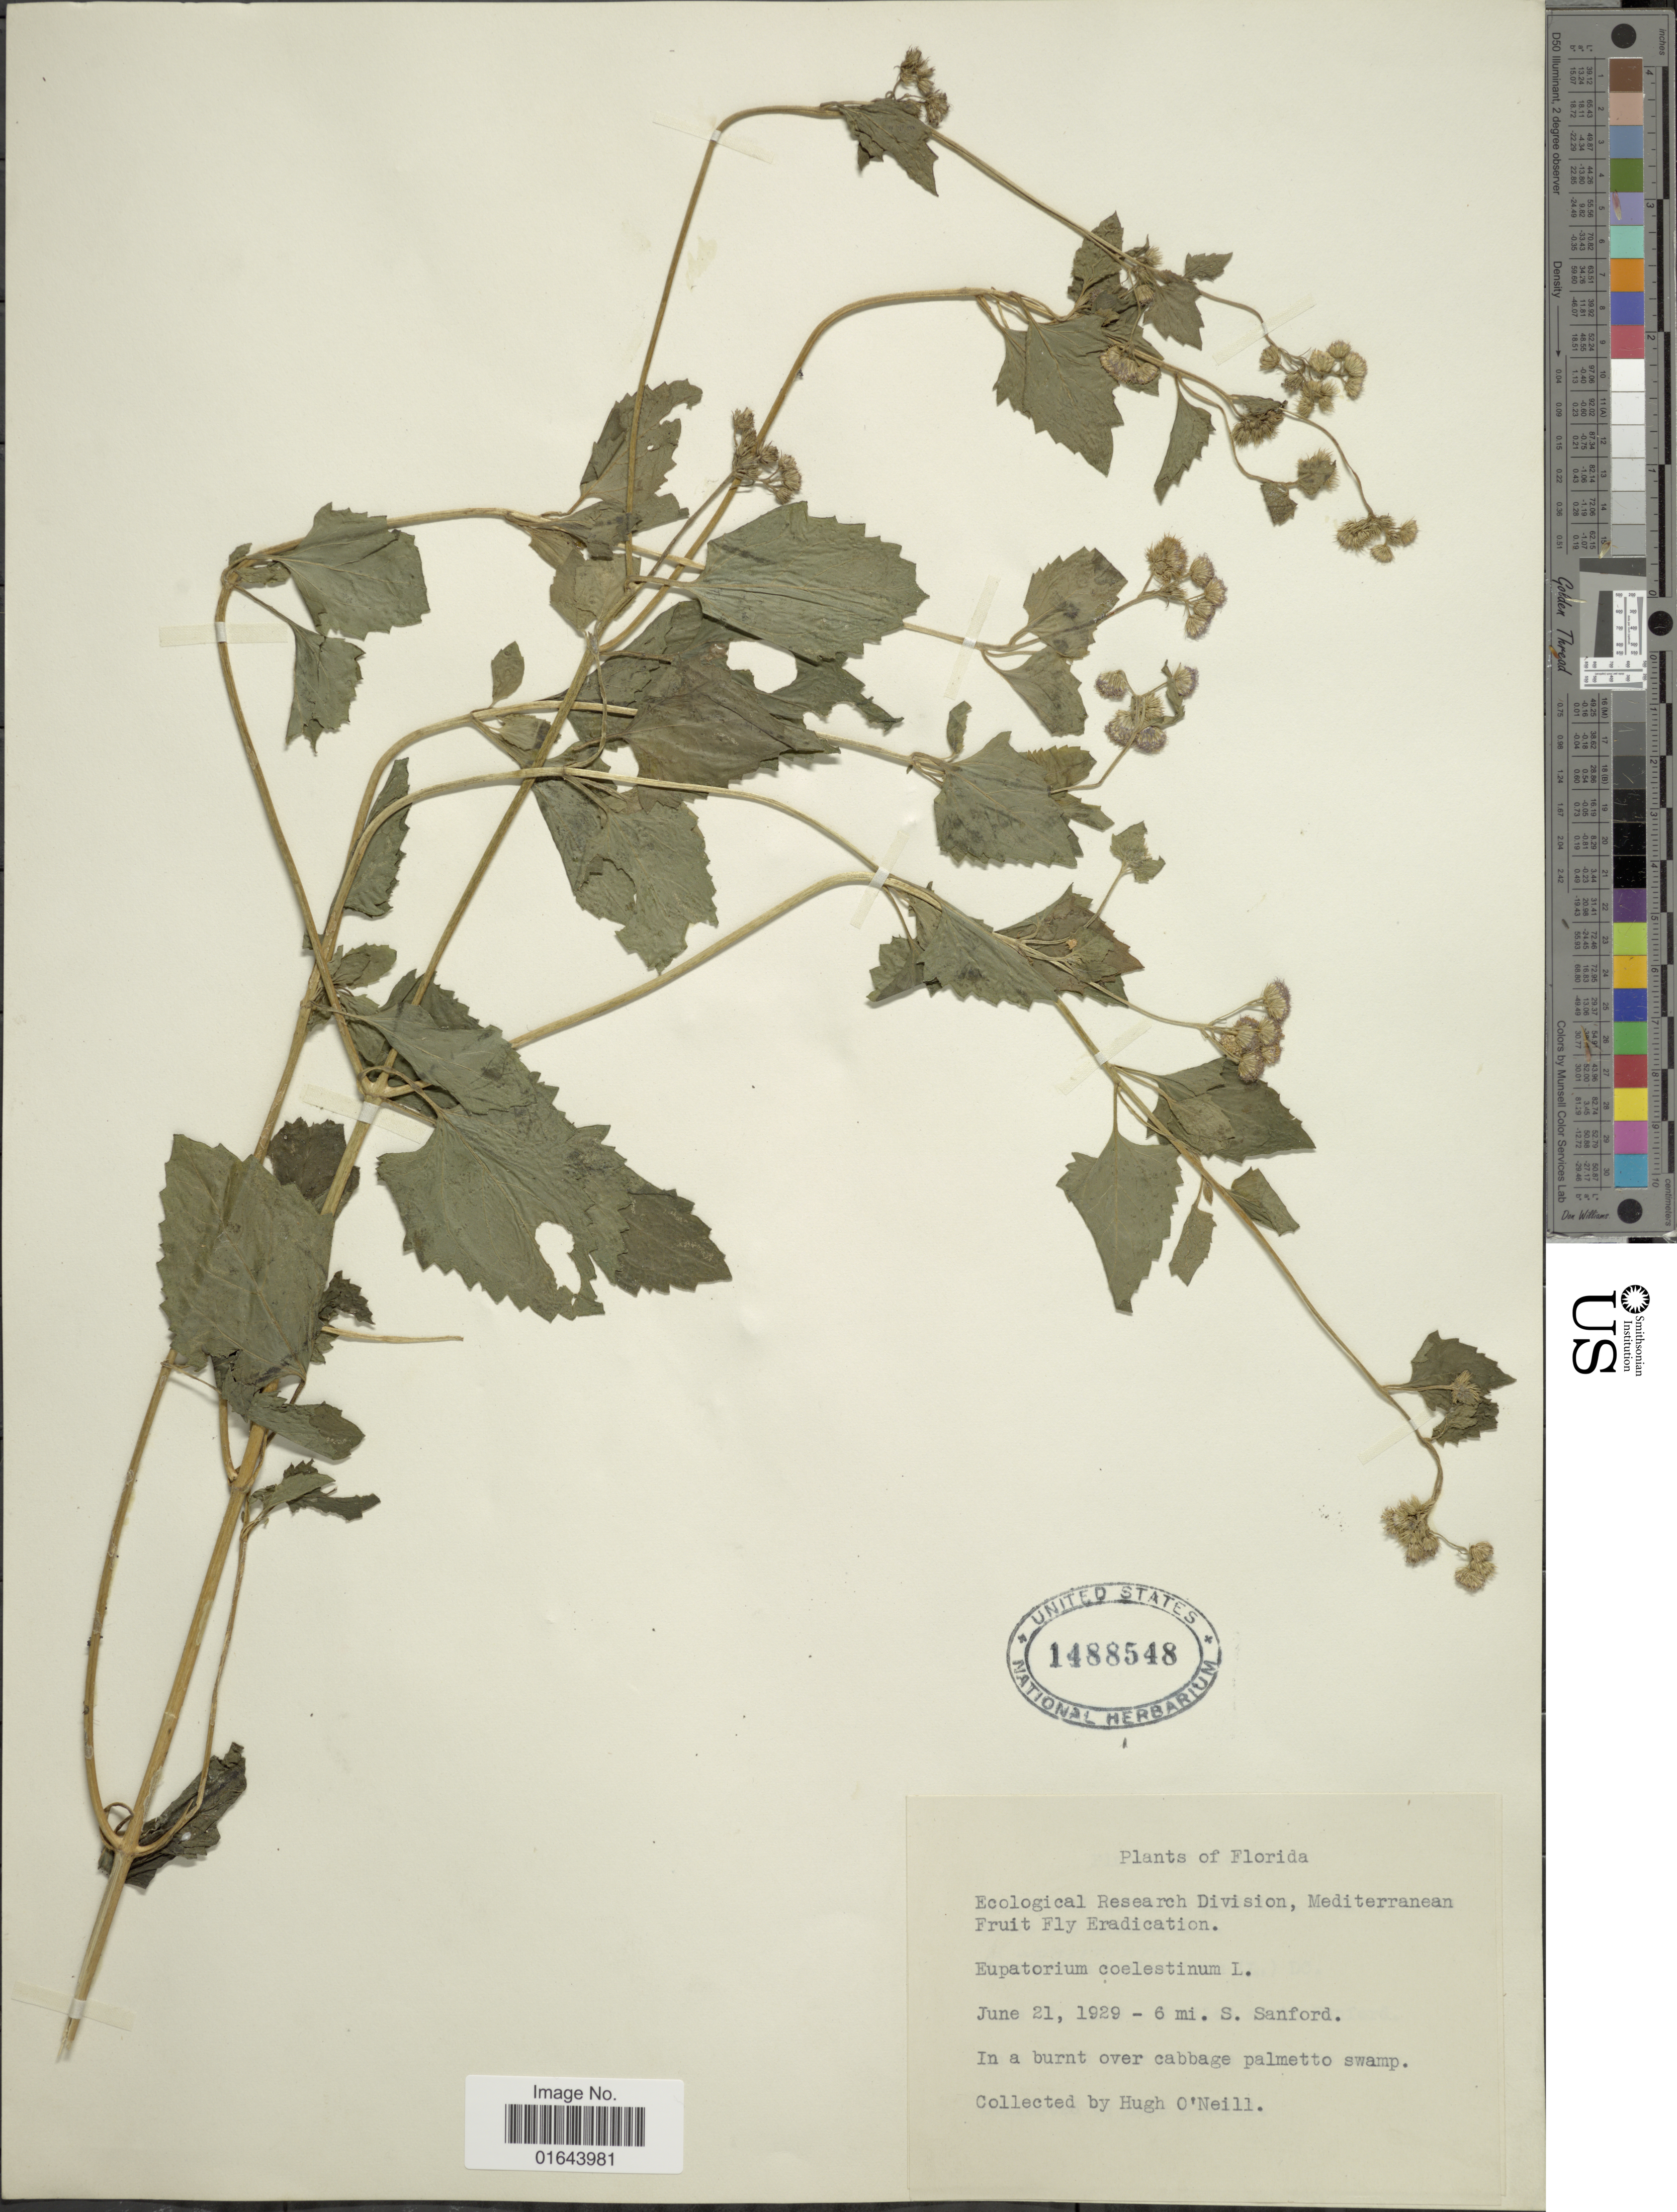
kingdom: Plantae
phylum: Tracheophyta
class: Magnoliopsida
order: Asterales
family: Asteraceae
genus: Conoclinium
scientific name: Conoclinium coelestinum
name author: (L.) DC.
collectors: H. O'Neill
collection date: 1929-06-21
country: United States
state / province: Florida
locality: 6 mi. S. Sanford.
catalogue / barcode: US 1488548